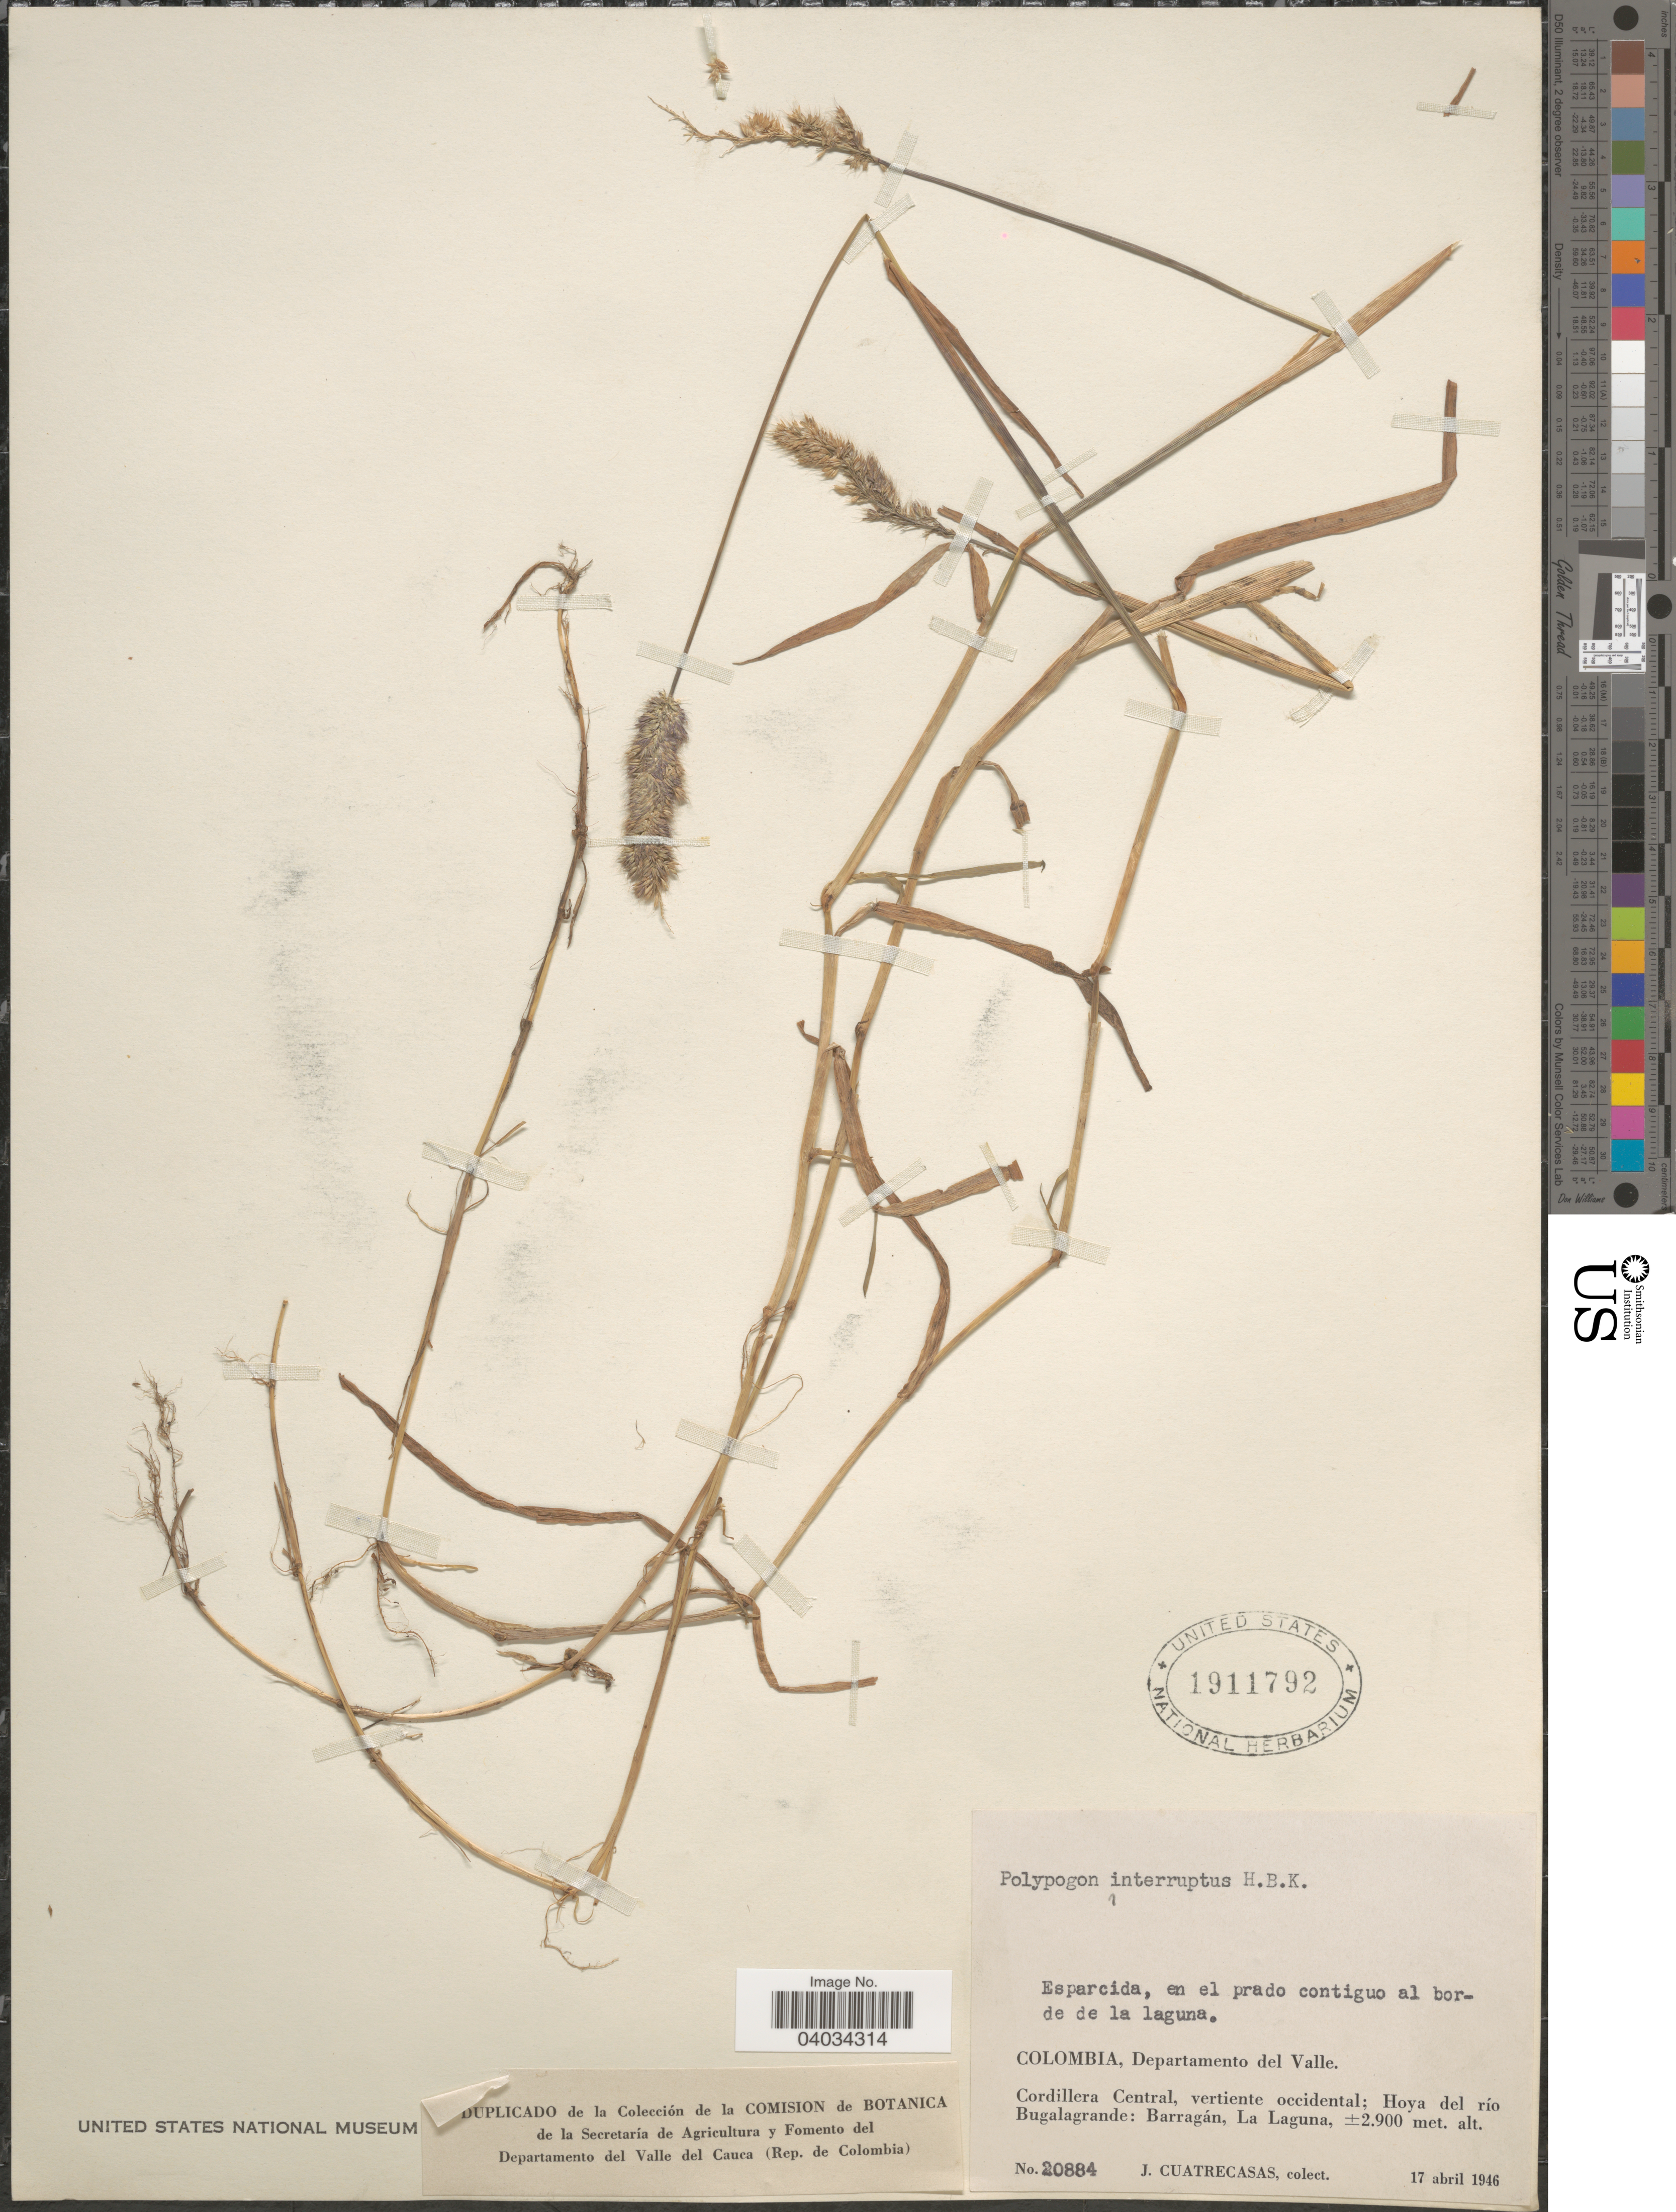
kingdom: Plantae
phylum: Tracheophyta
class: Liliopsida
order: Poales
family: Poaceae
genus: Polypogon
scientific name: Polypogon interruptus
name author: Kunth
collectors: J. Cuatrecasas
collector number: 20884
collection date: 1946-04-17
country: Colombia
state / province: Valle del Cauca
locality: Esparcida, en el prado contiguo al borde de la laguna. Departamento del Valle. Cordillera Central, vertiente occidental; Hoya del río Bugalagrande: Barragán, La Laguna.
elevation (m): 2900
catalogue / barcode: US 1911792